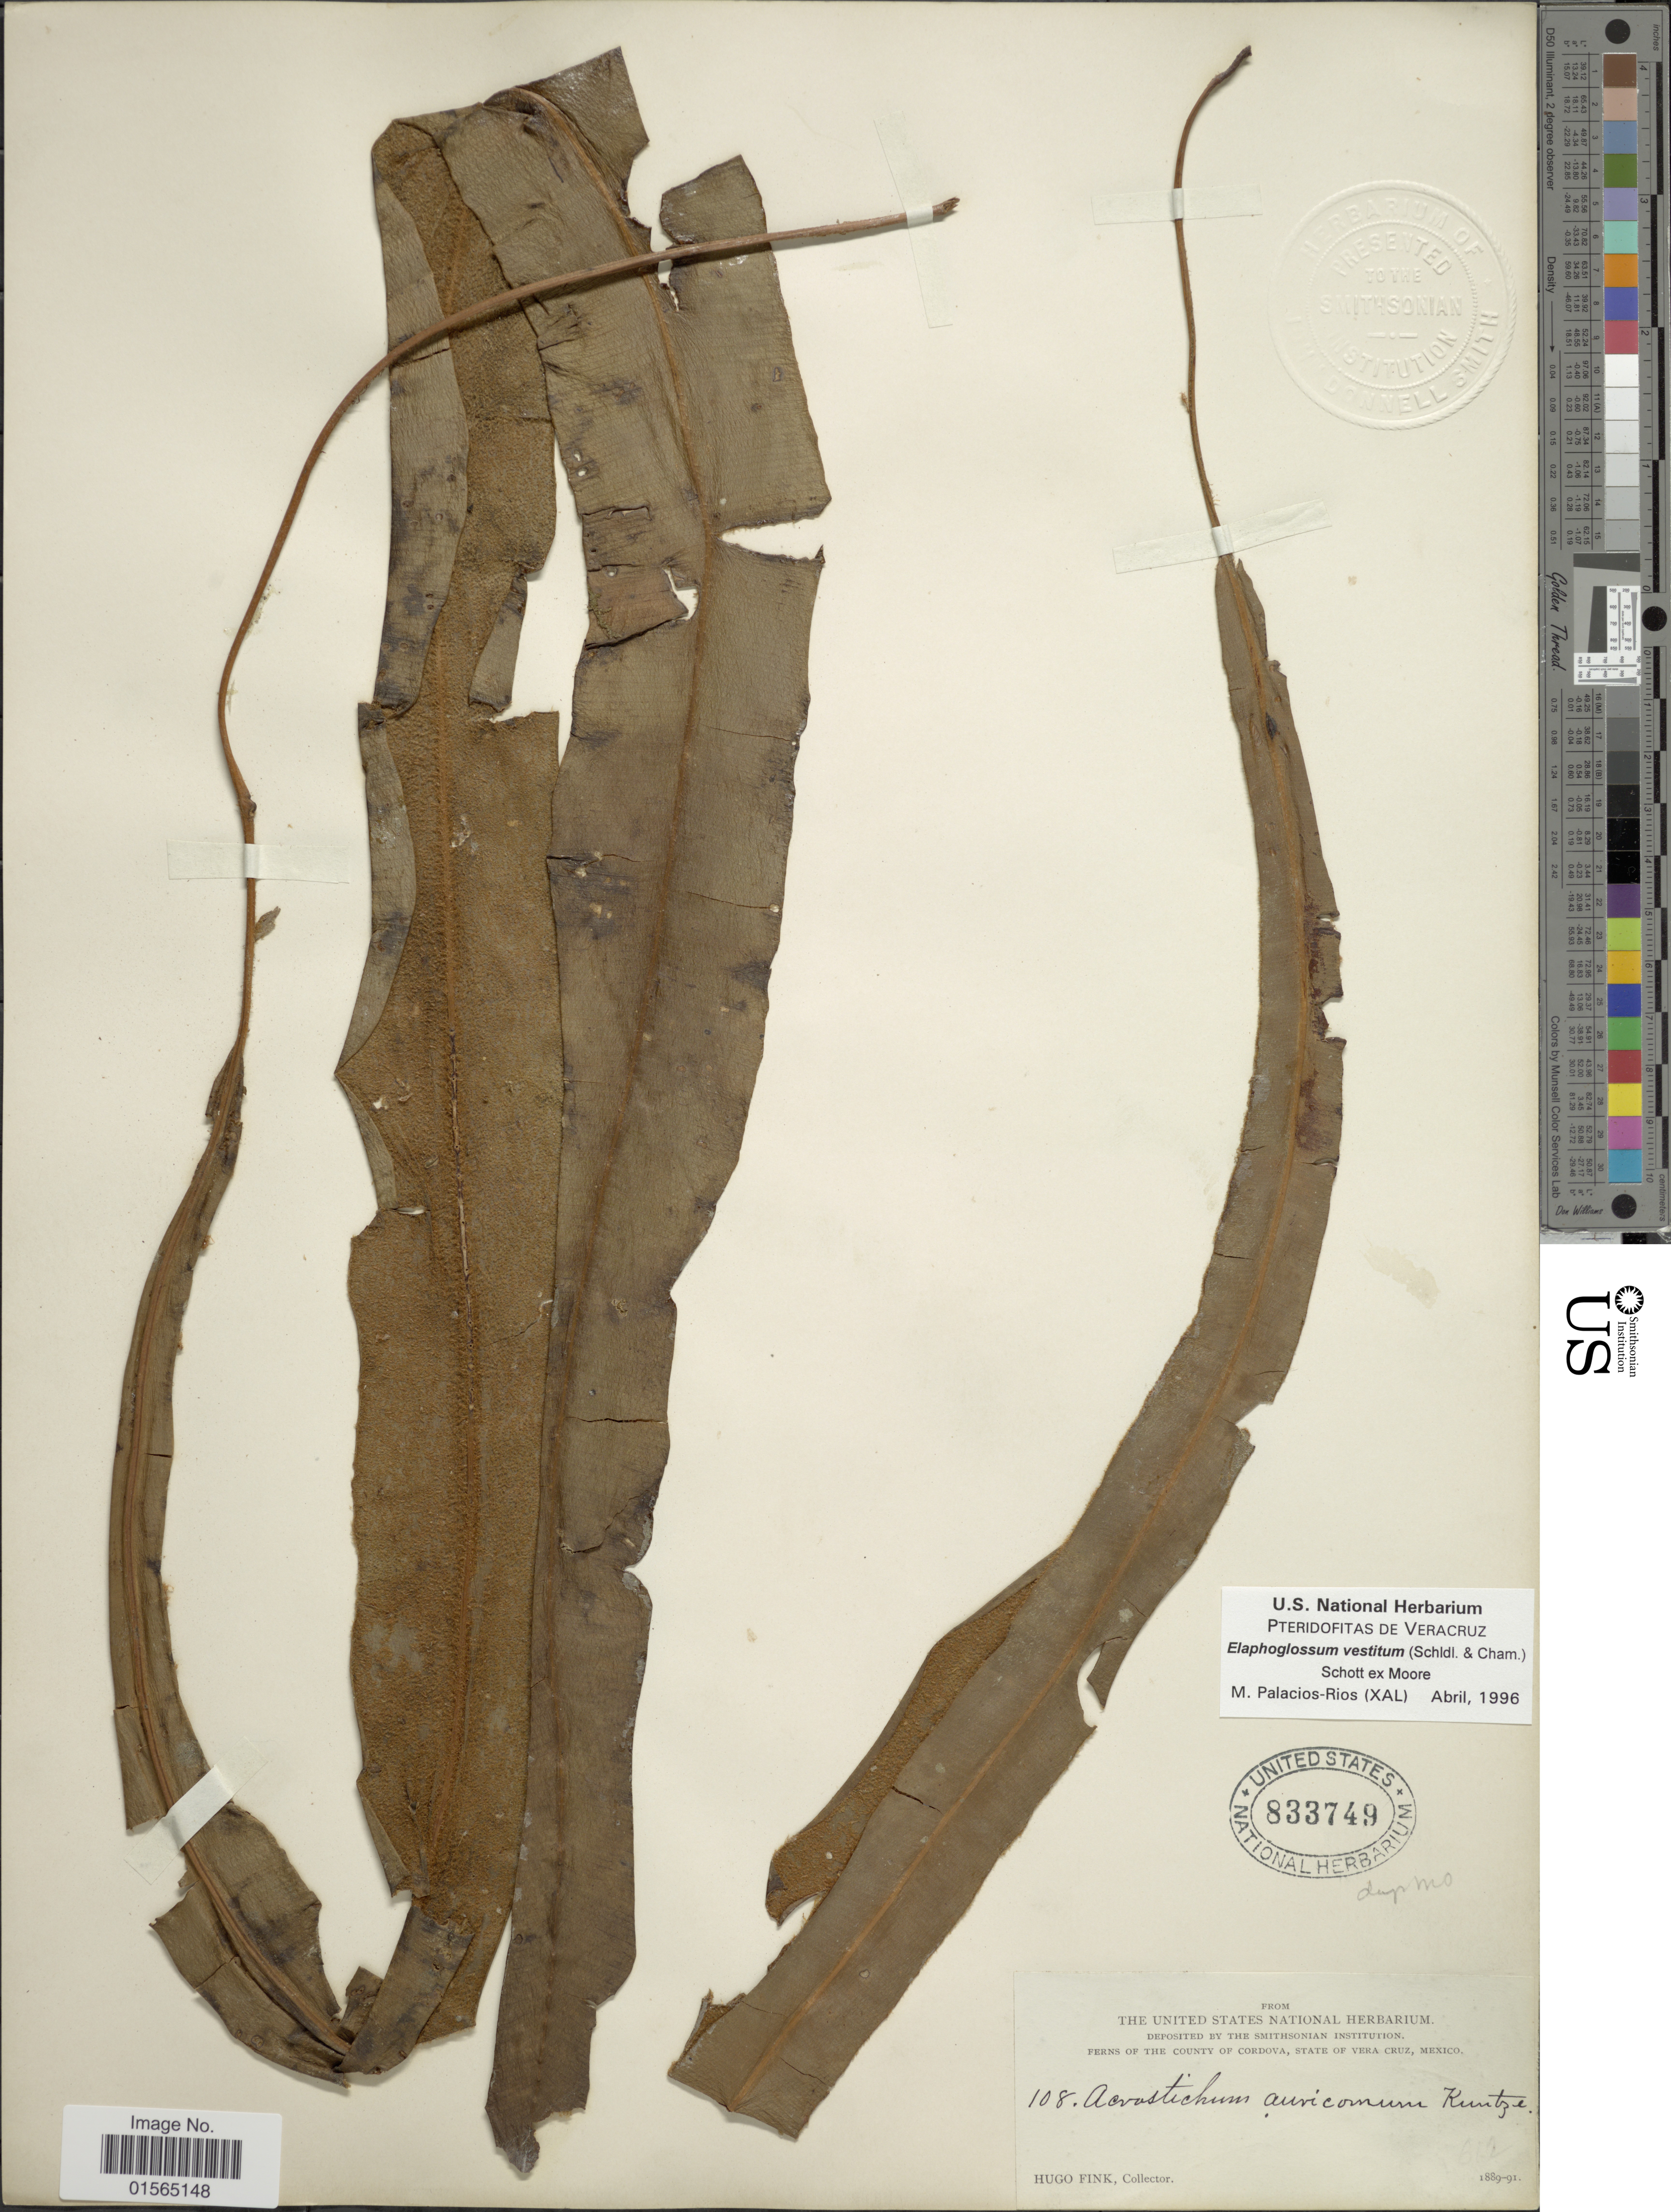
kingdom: Plantae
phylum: Tracheophyta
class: Polypodiopsida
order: Polypodiales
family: Dryopteridaceae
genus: Elaphoglossum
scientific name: Elaphoglossum vestitum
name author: (Schltdl. & Cham.) Schott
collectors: H. Fink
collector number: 108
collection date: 1889/1891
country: Mexico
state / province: Veracruz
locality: County of Cordova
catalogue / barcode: US 833749